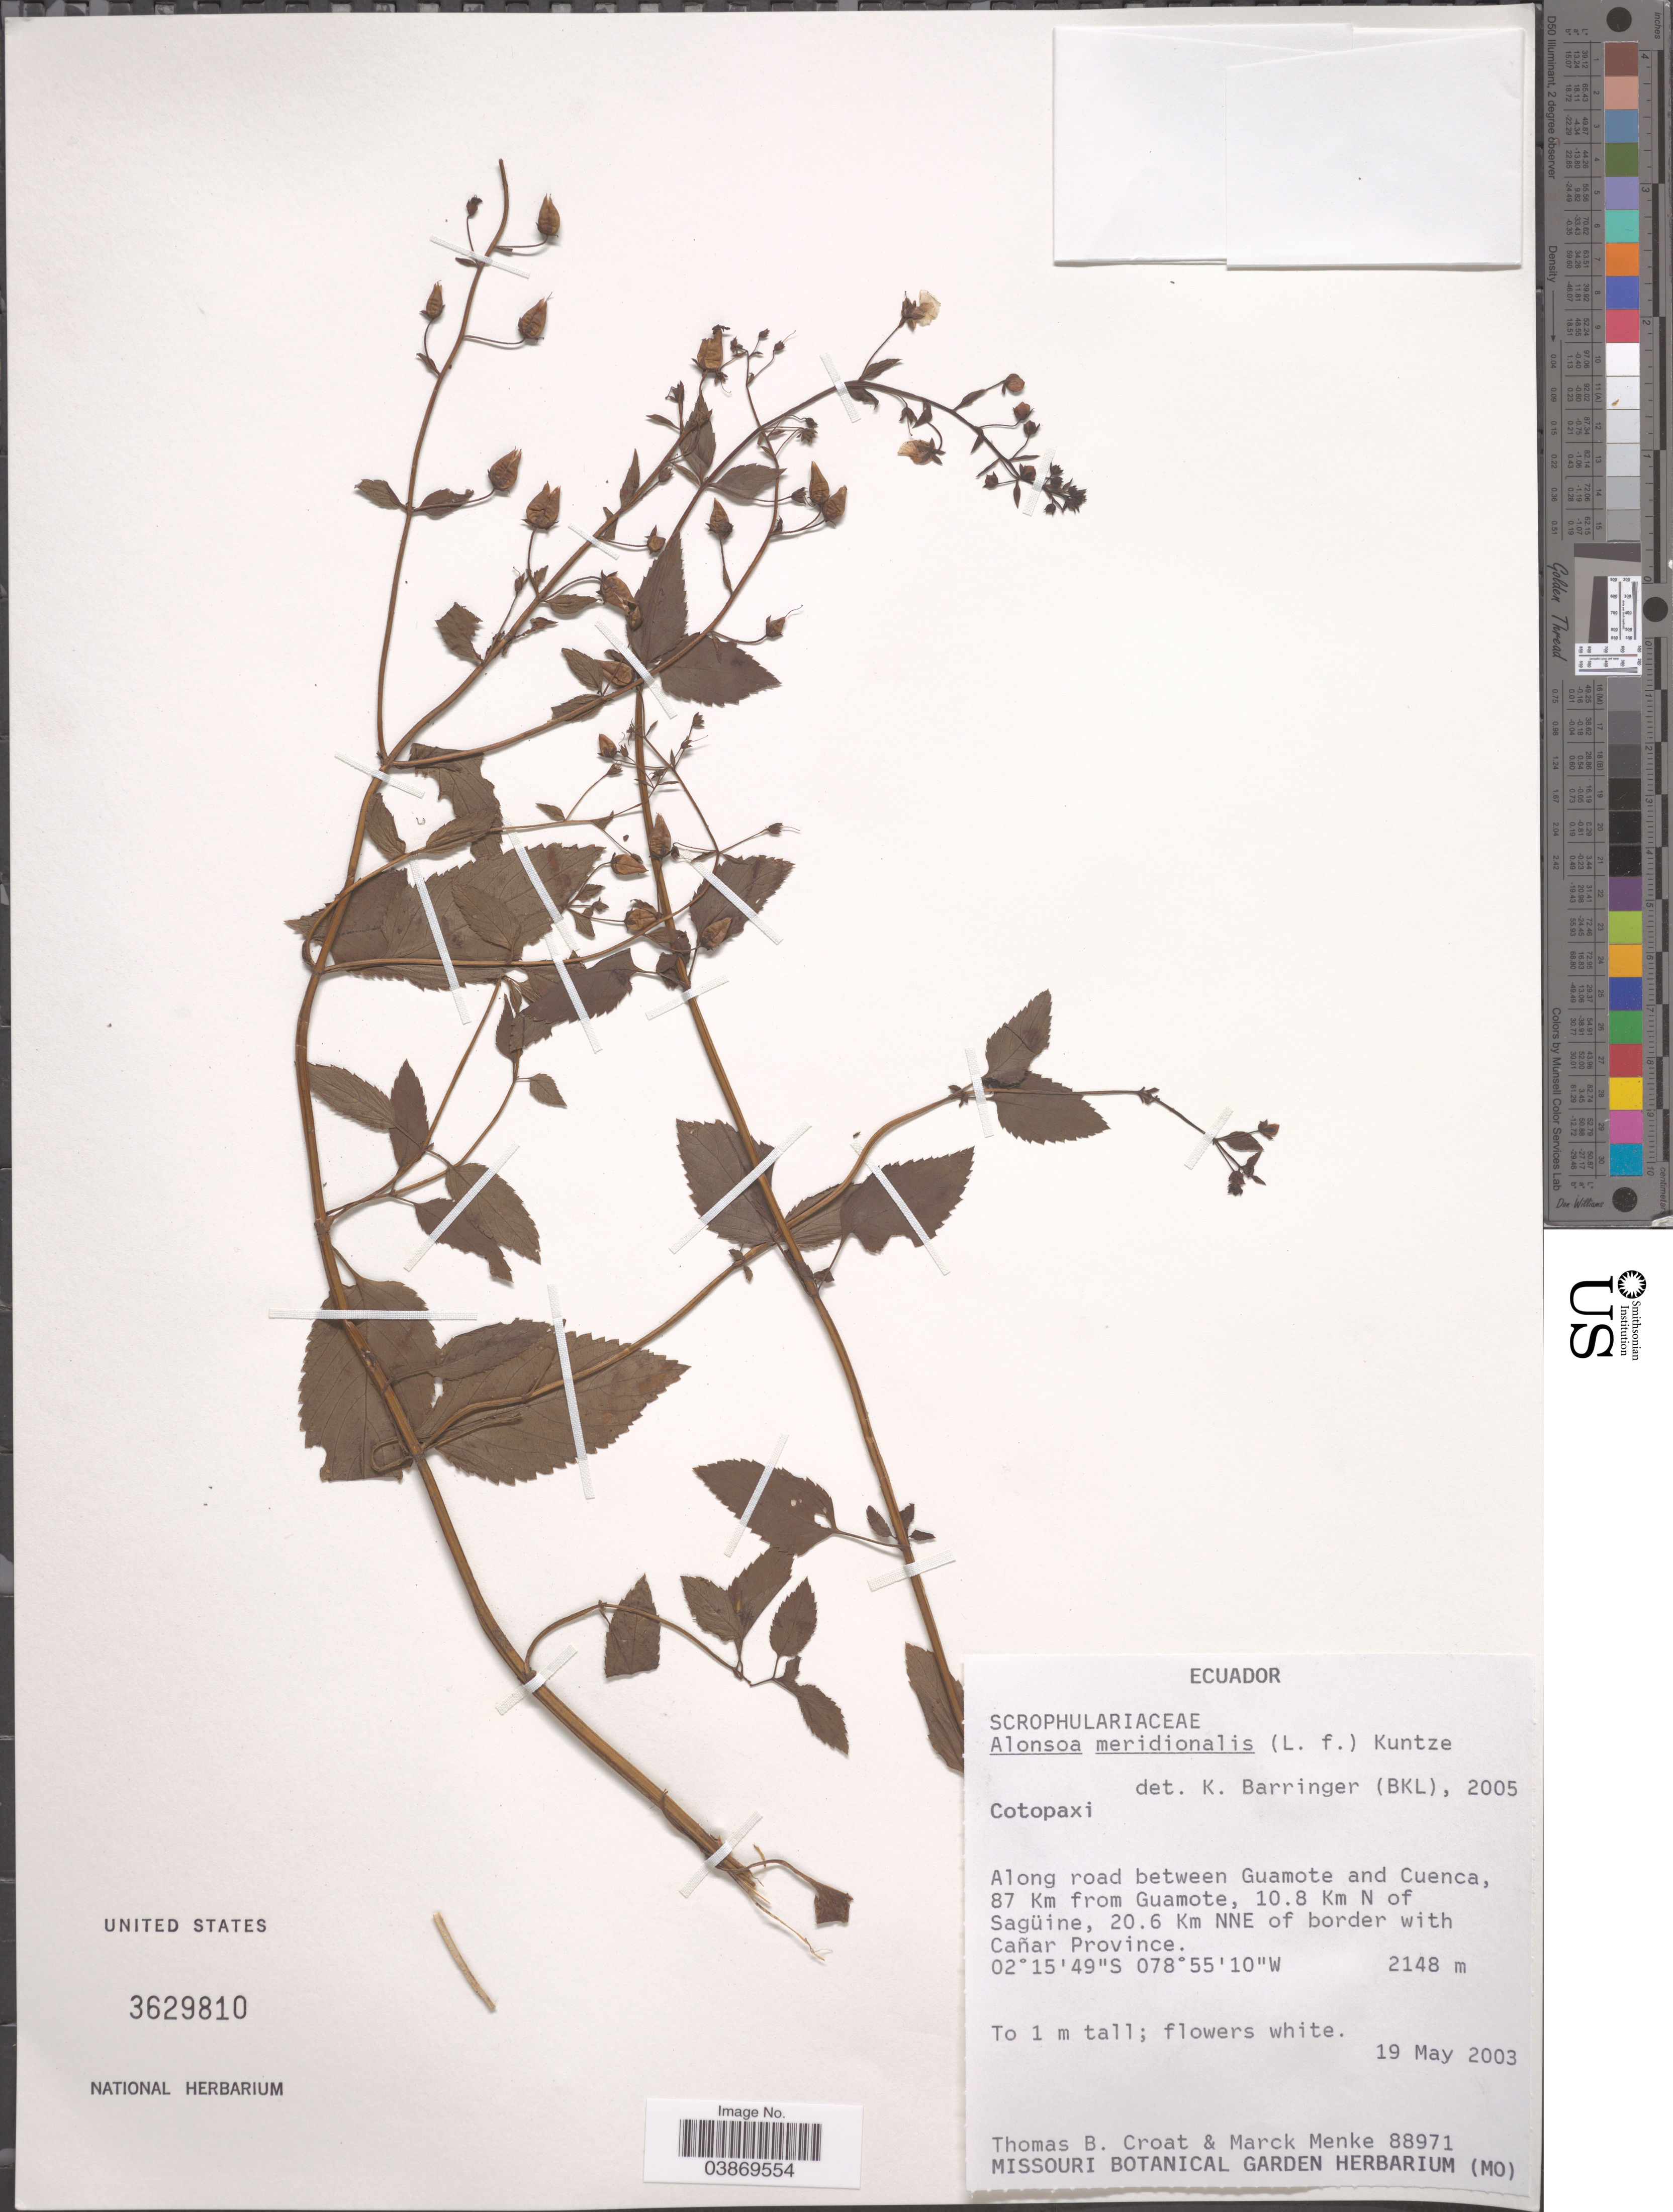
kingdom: Plantae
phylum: Tracheophyta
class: Magnoliopsida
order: Lamiales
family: Scrophulariaceae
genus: Alonsoa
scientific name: Alonsoa meridionalis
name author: (L. f.) Kuntze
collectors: T. B. Croat & M. Menke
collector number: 88971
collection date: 2003-05-19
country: Ecuador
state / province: Cotopaxi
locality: Along road between Guamote and Cuenca, 87 Km from Guamote, 10.8 Km N of Sagüine, 20.6 Km NNE of border with Cañar Province.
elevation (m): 2148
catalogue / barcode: US 3629810